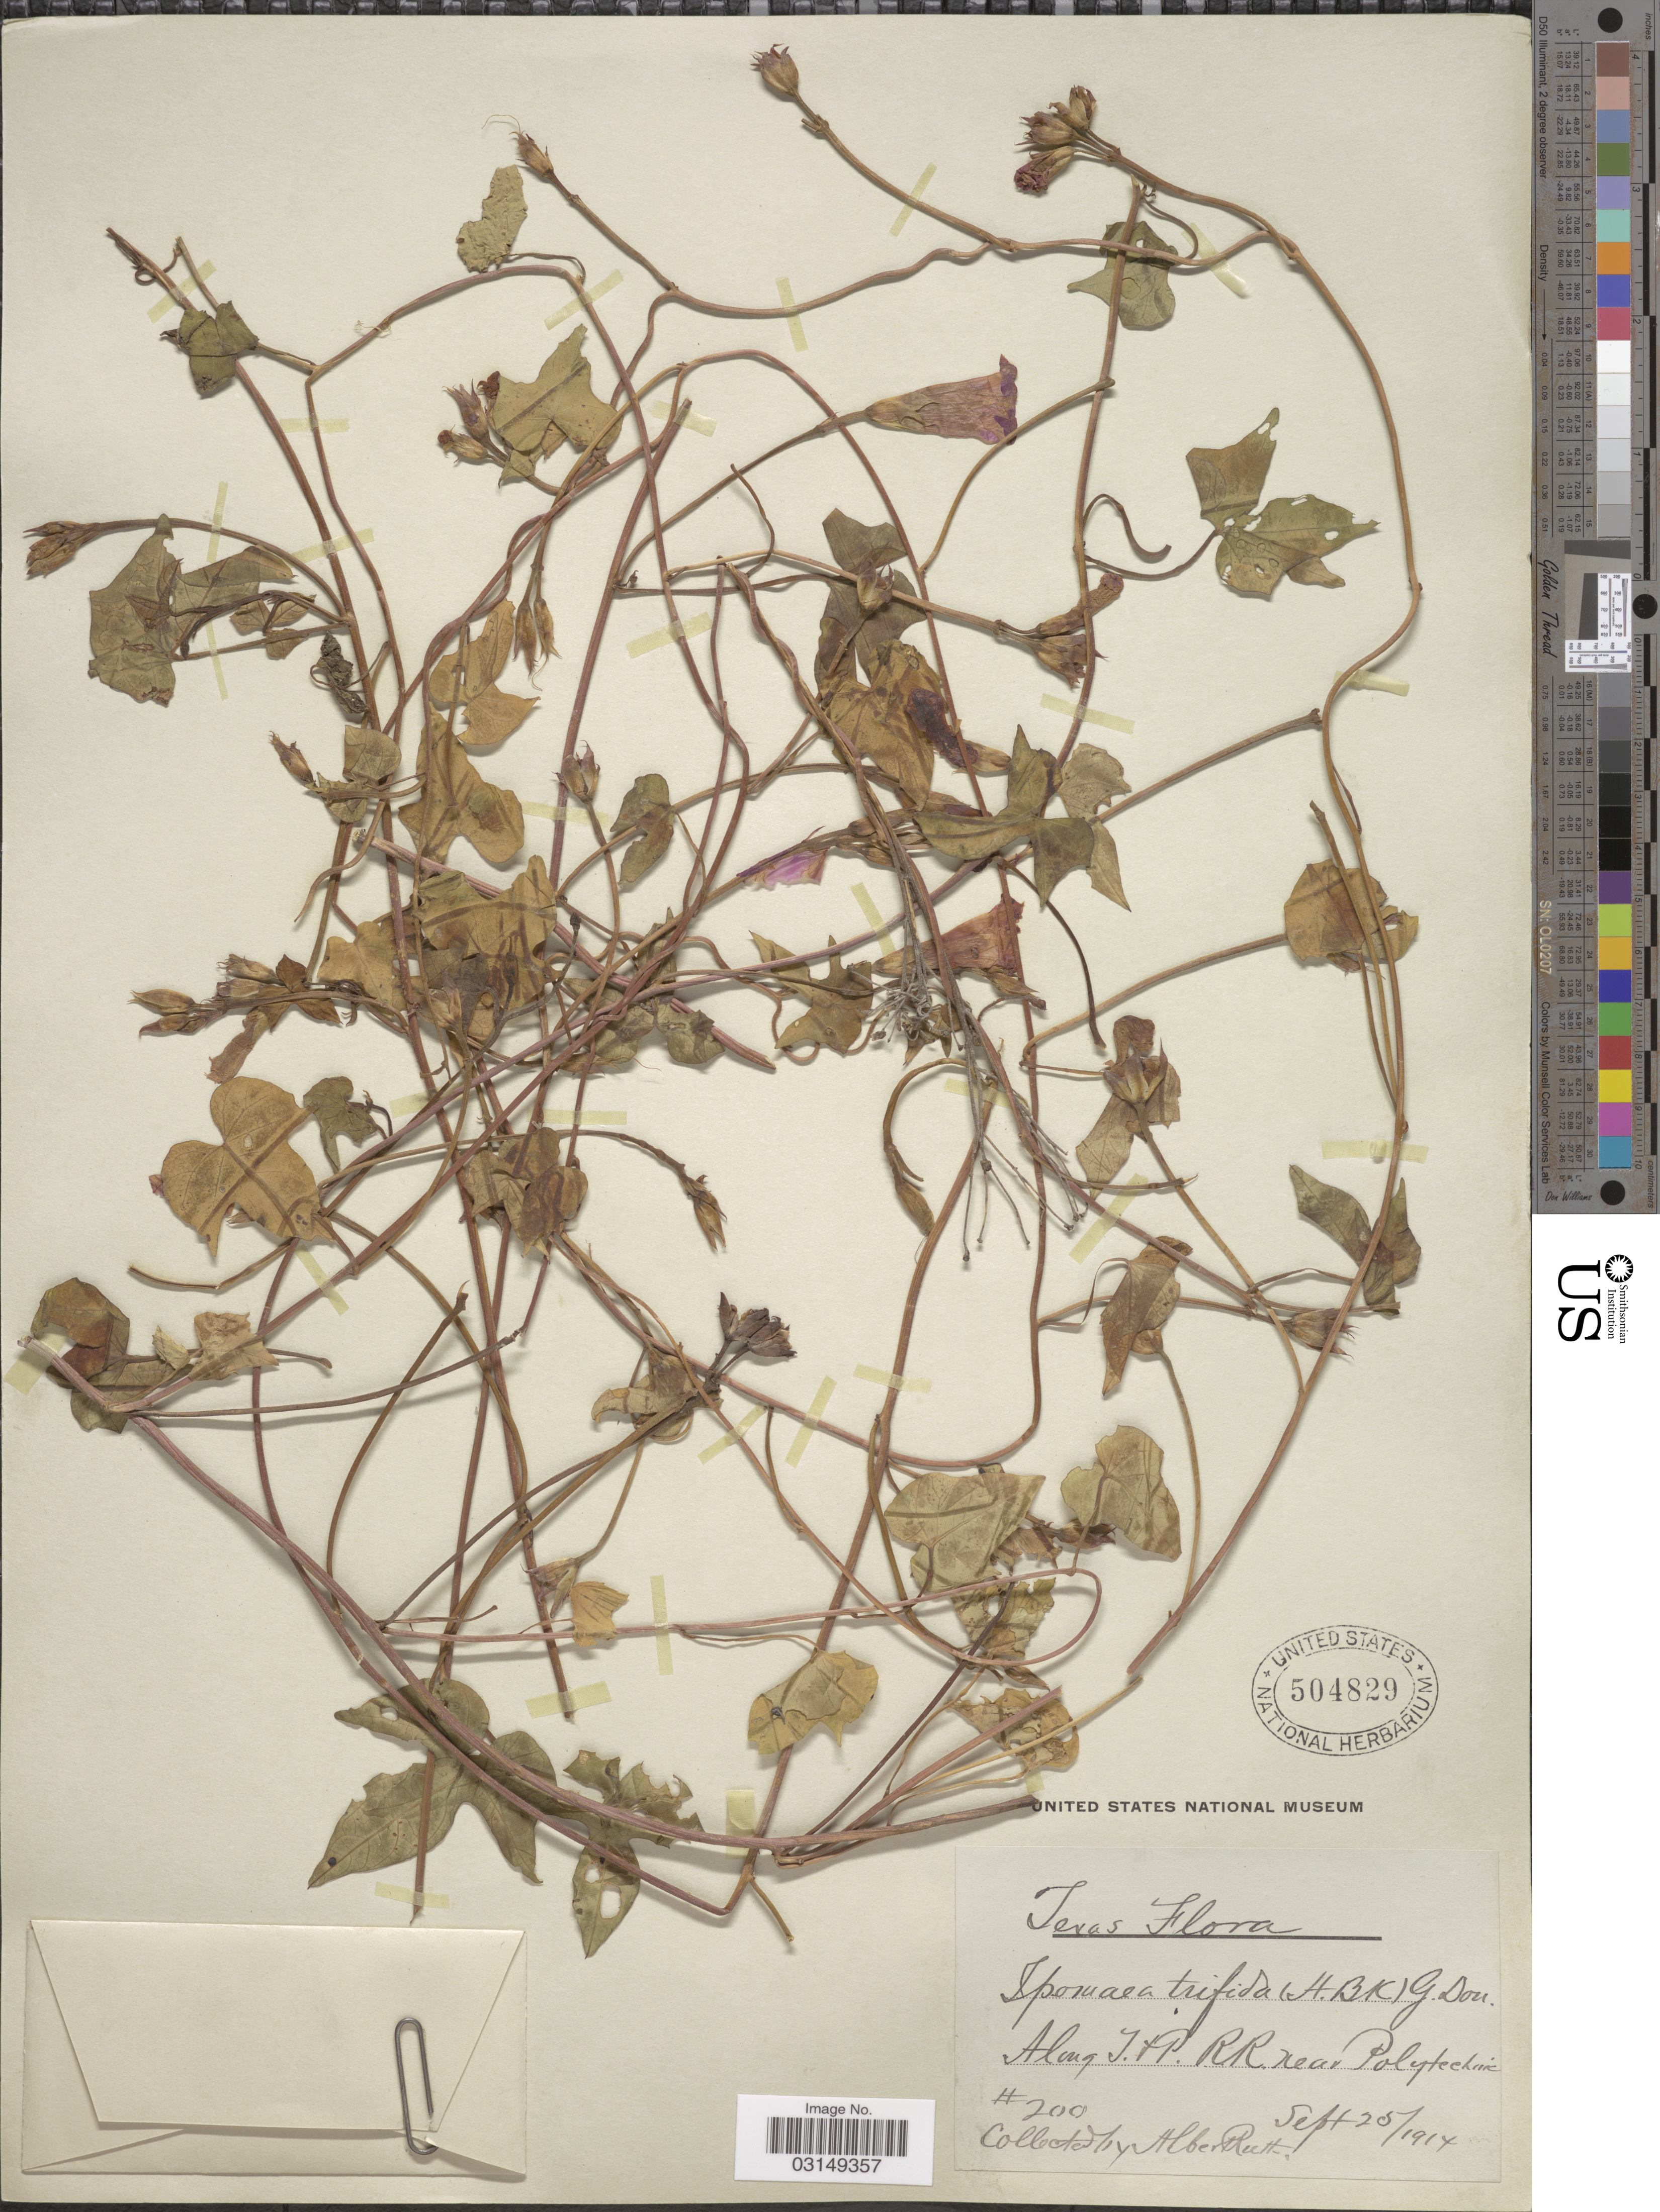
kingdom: Plantae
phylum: Tracheophyta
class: Magnoliopsida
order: Solanales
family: Convolvulaceae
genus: Ipomoea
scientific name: Ipomoea trichocarpa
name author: Elliott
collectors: A. Ruth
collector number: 200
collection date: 1914-09-25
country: United States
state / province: Texas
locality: Along I. & P. R.R. near Polytechnic.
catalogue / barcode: US 504829